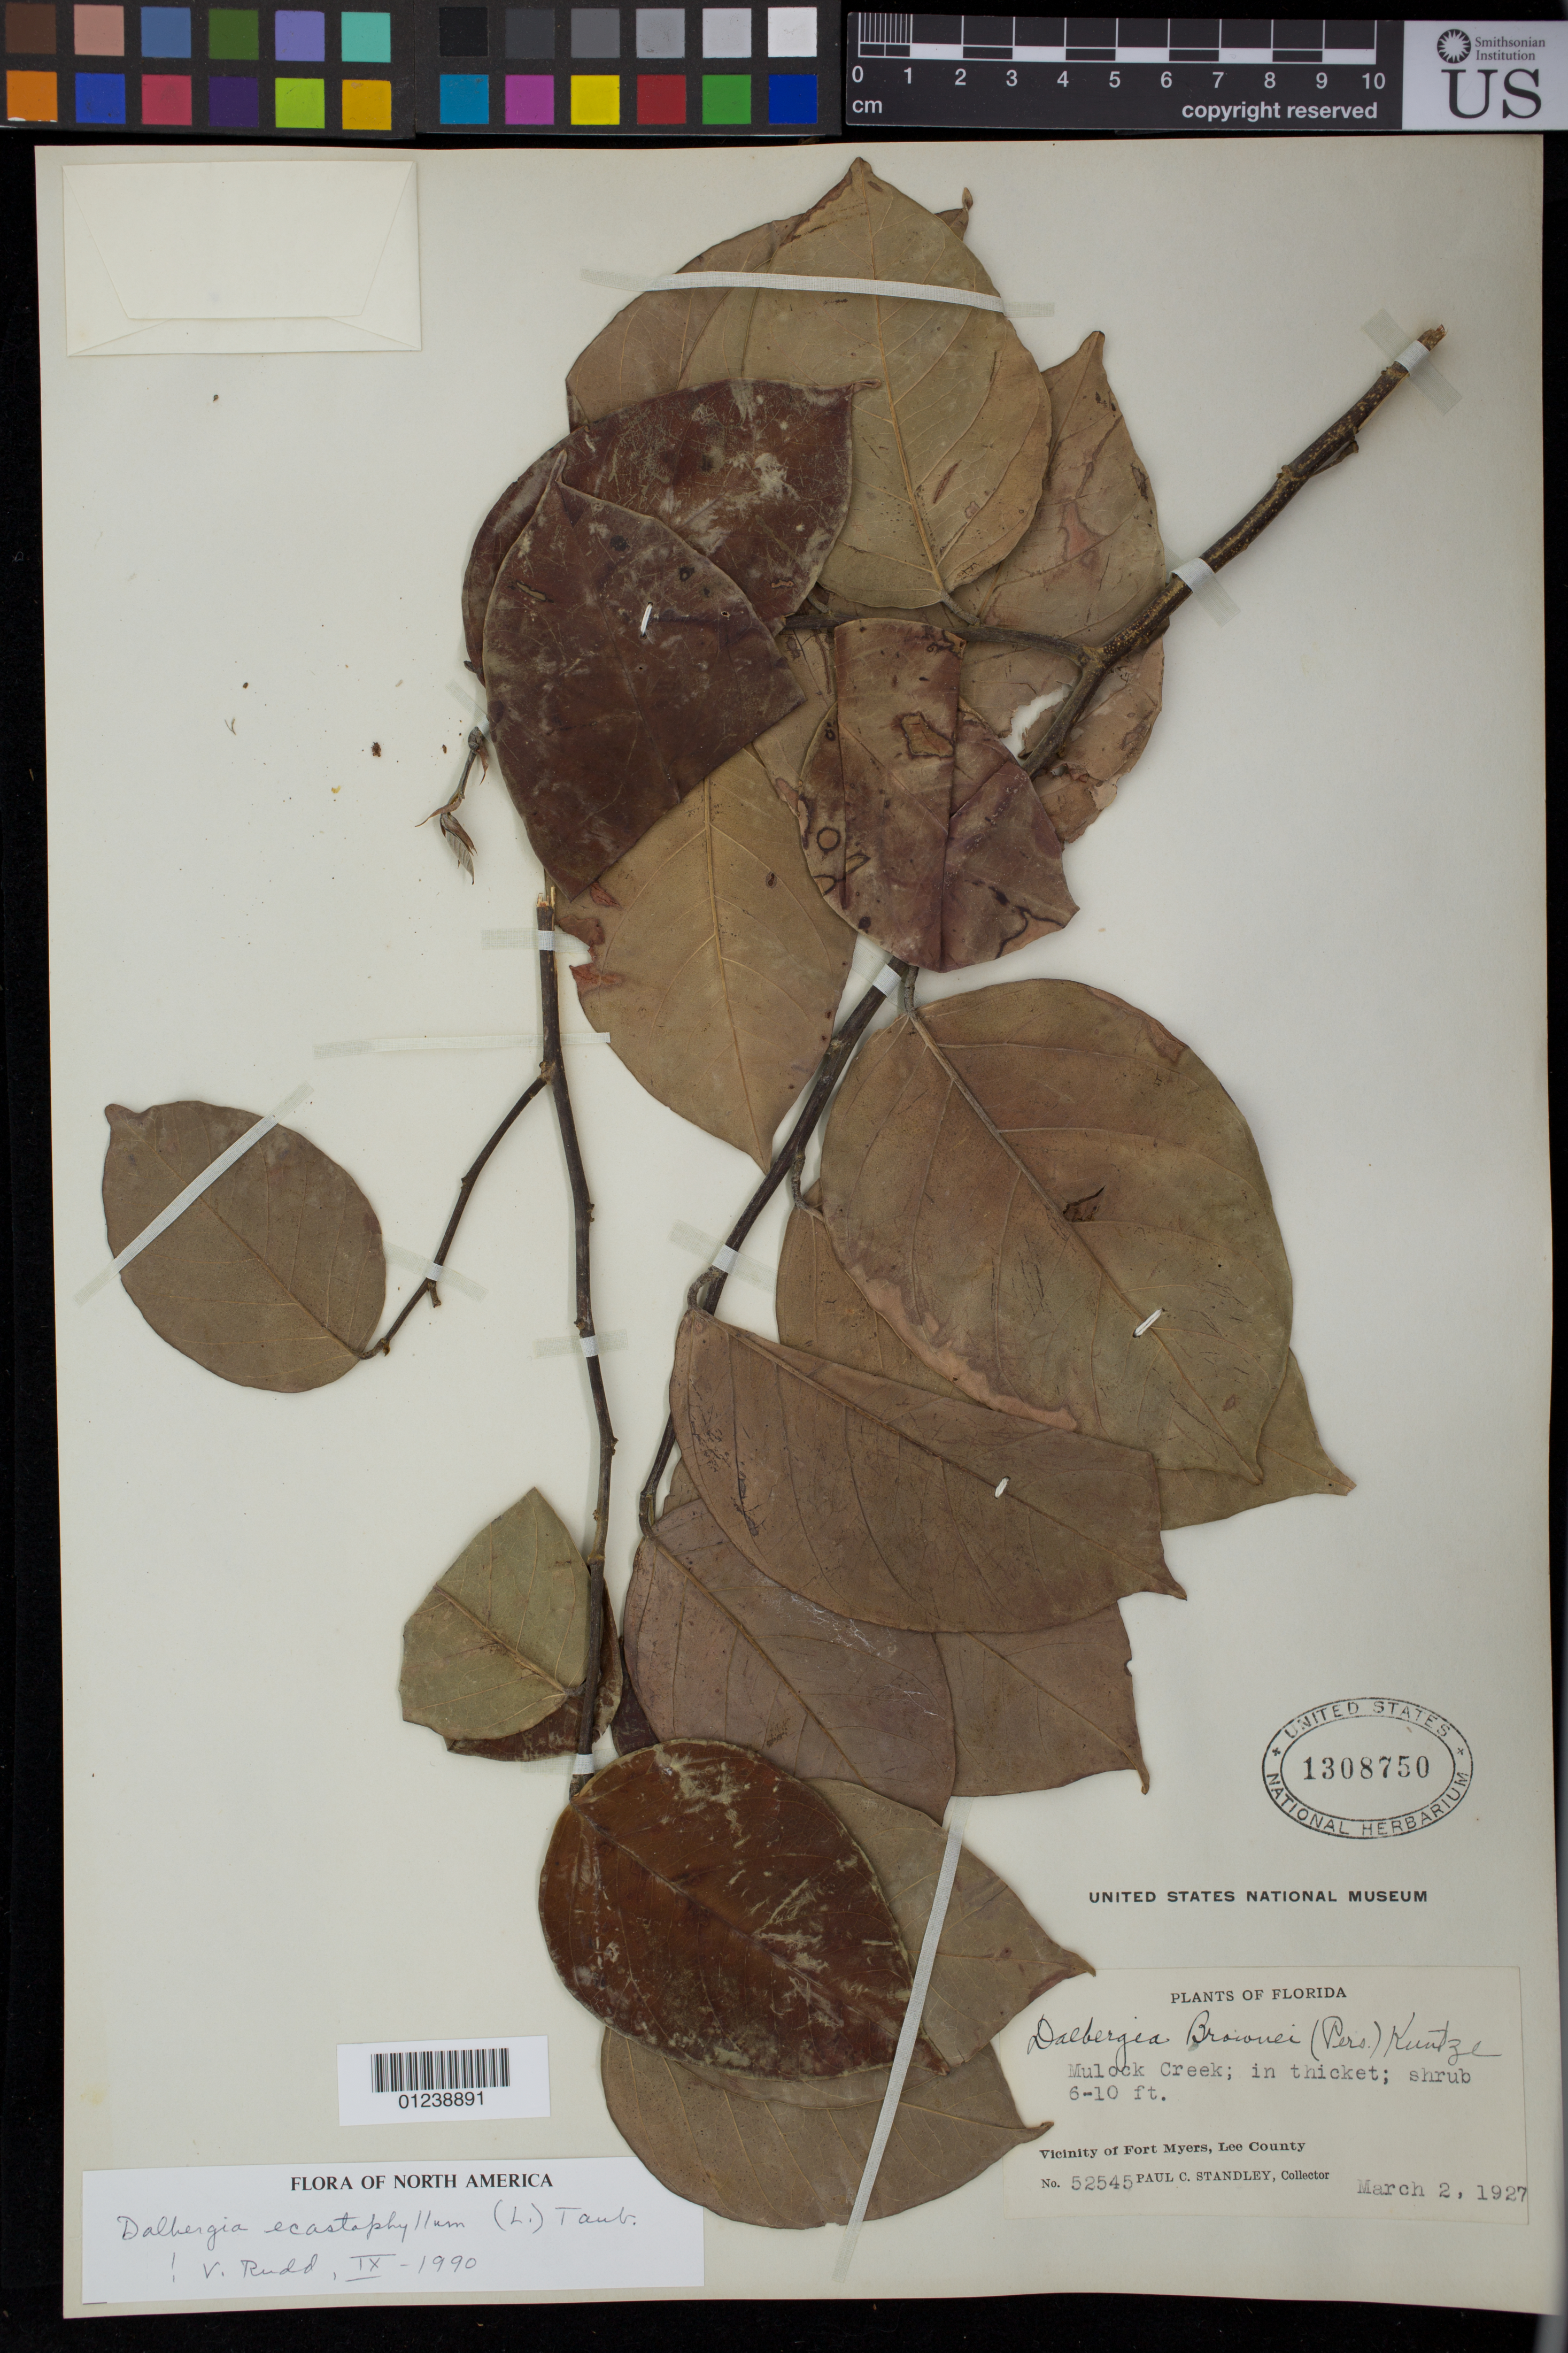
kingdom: Plantae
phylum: Tracheophyta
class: Magnoliopsida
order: Fabales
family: Fabaceae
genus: Dalbergia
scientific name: Dalbergia ecastaphyllum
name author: (L.) Taub.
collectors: P. C. Standley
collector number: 52545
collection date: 1927-03-01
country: United States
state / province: Florida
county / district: Lee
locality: Vicinity of Fort Myers.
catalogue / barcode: US 1308750